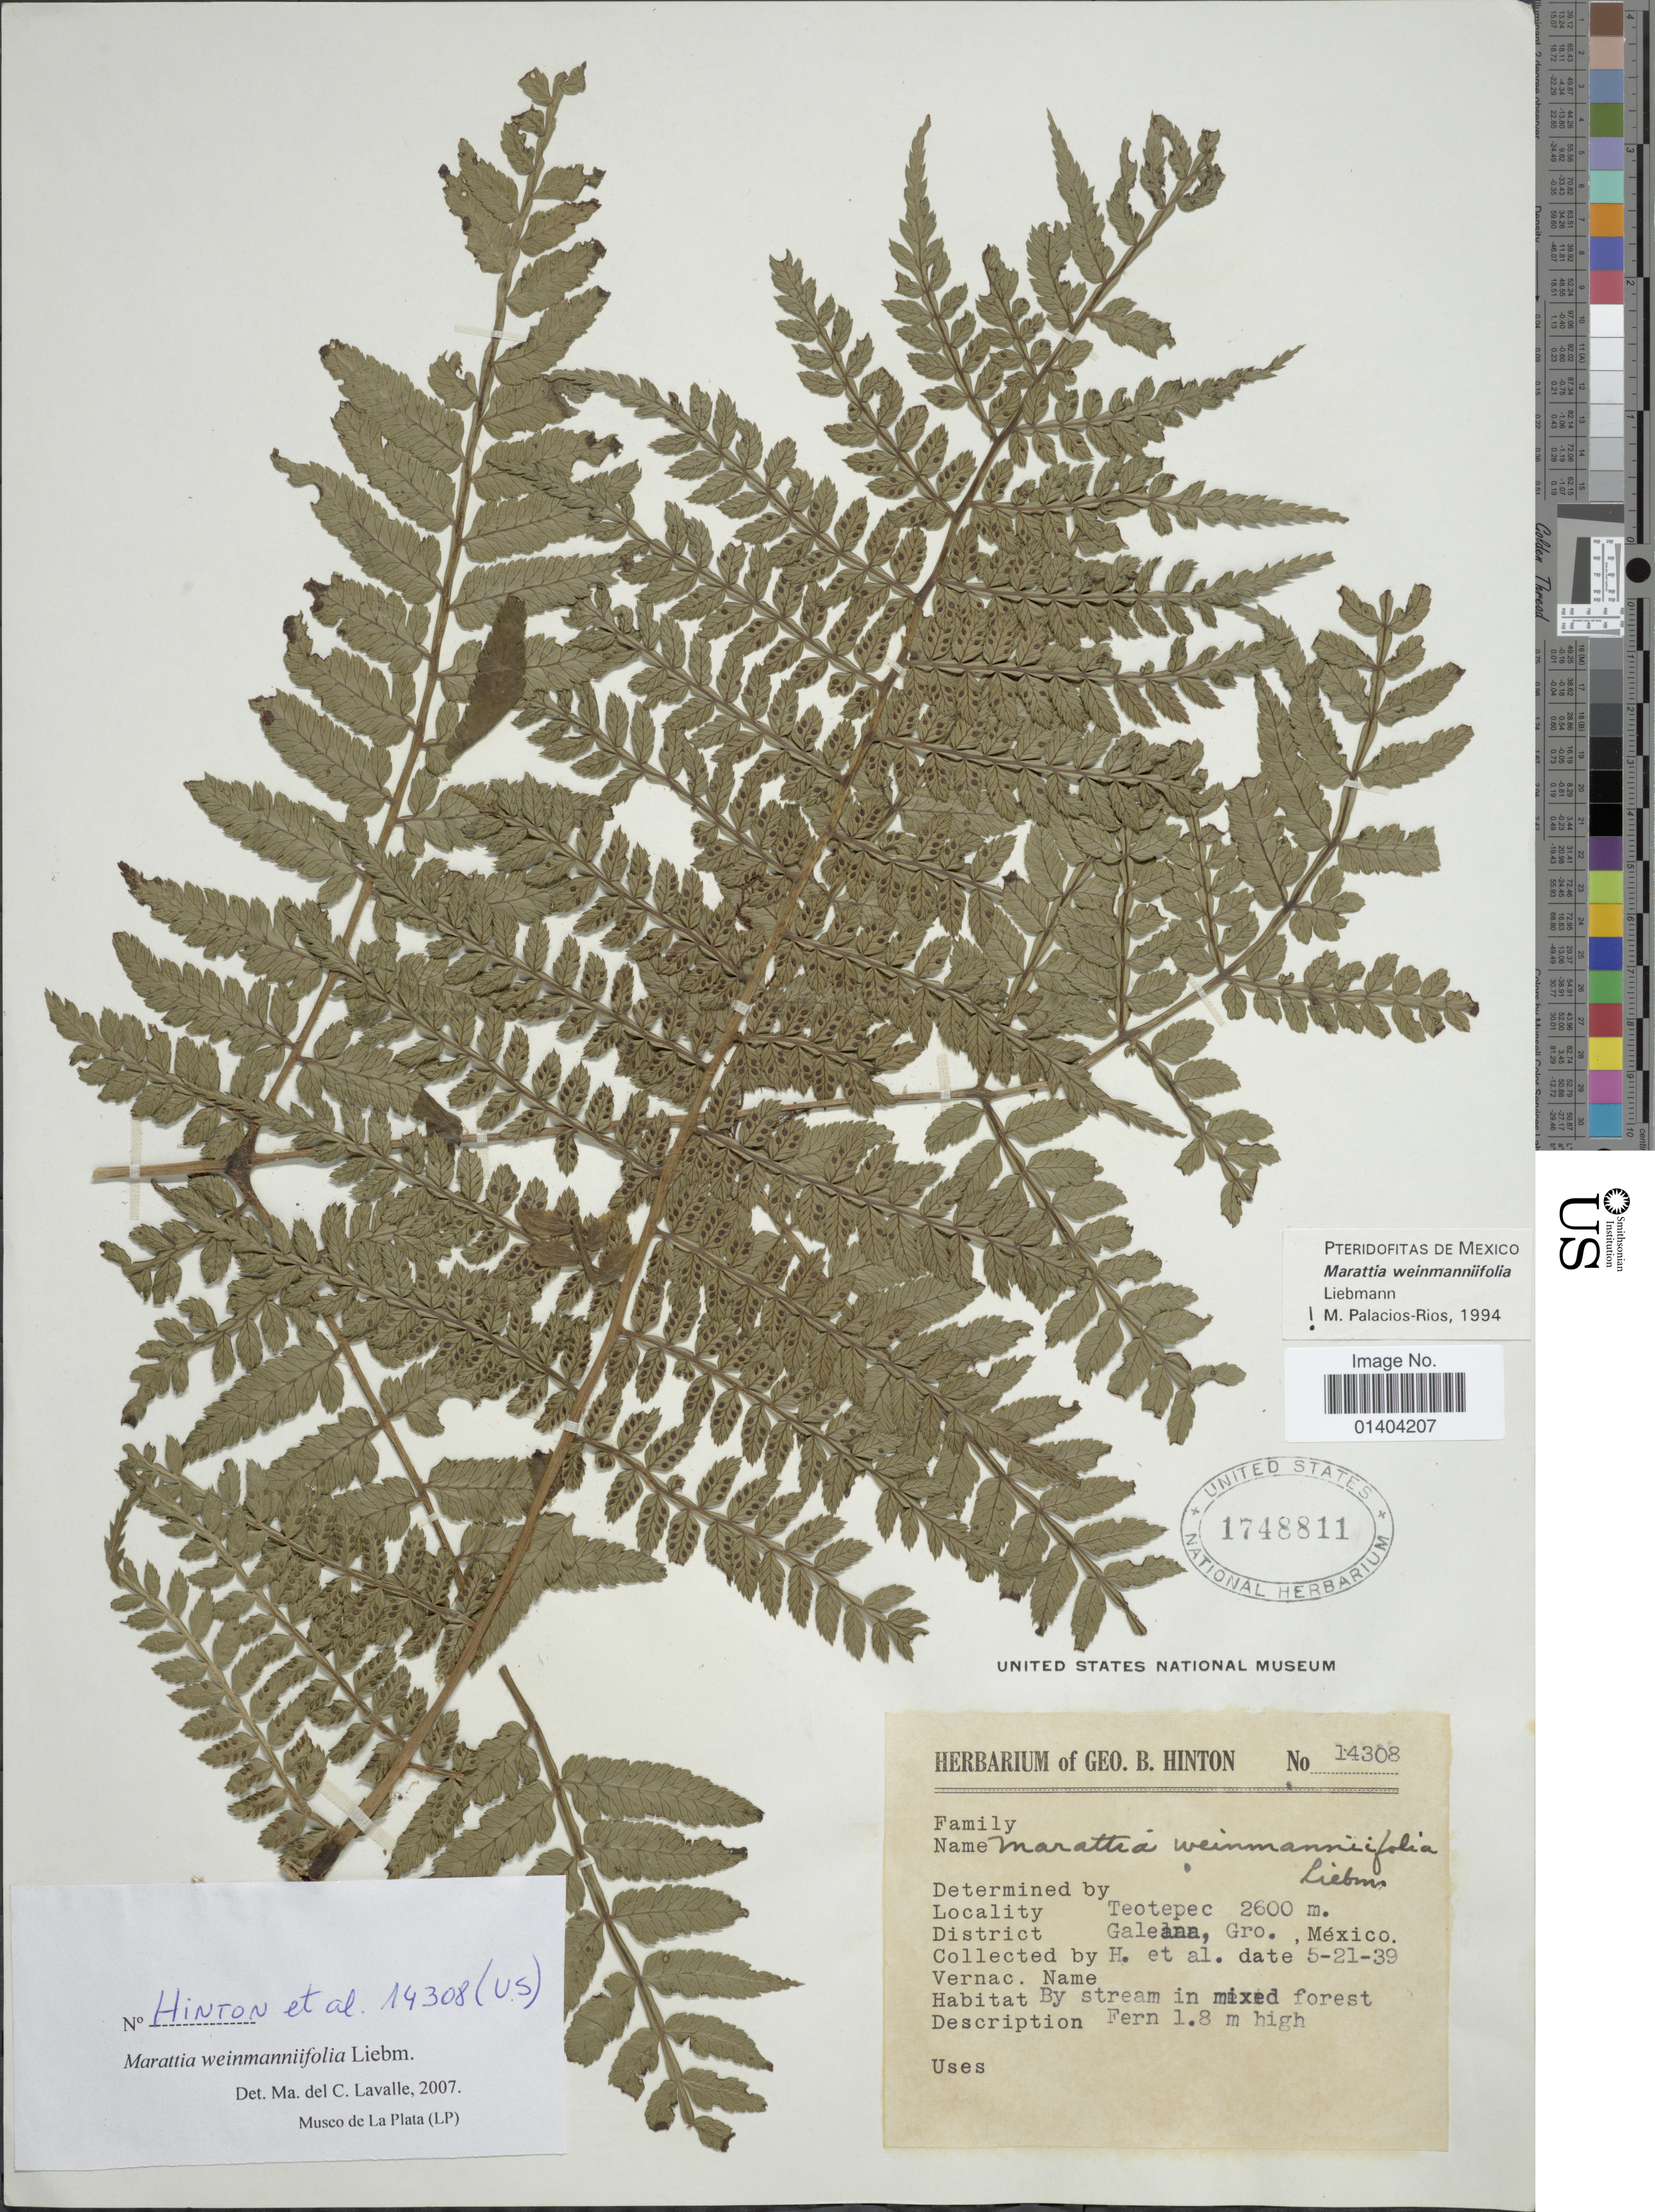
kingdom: Plantae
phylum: Tracheophyta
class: Polypodiopsida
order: Marattiales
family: Marattiaceae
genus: Marattia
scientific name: Marattia weinmanniifolia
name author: Liebm.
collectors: G. B. Hinton, et al. & et al.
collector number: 14308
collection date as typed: Transcribed d/m/y: 21/5/39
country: Mexico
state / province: Guerrero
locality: Teotepec district Galeana Gro. Mexico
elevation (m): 2600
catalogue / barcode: US 1748811